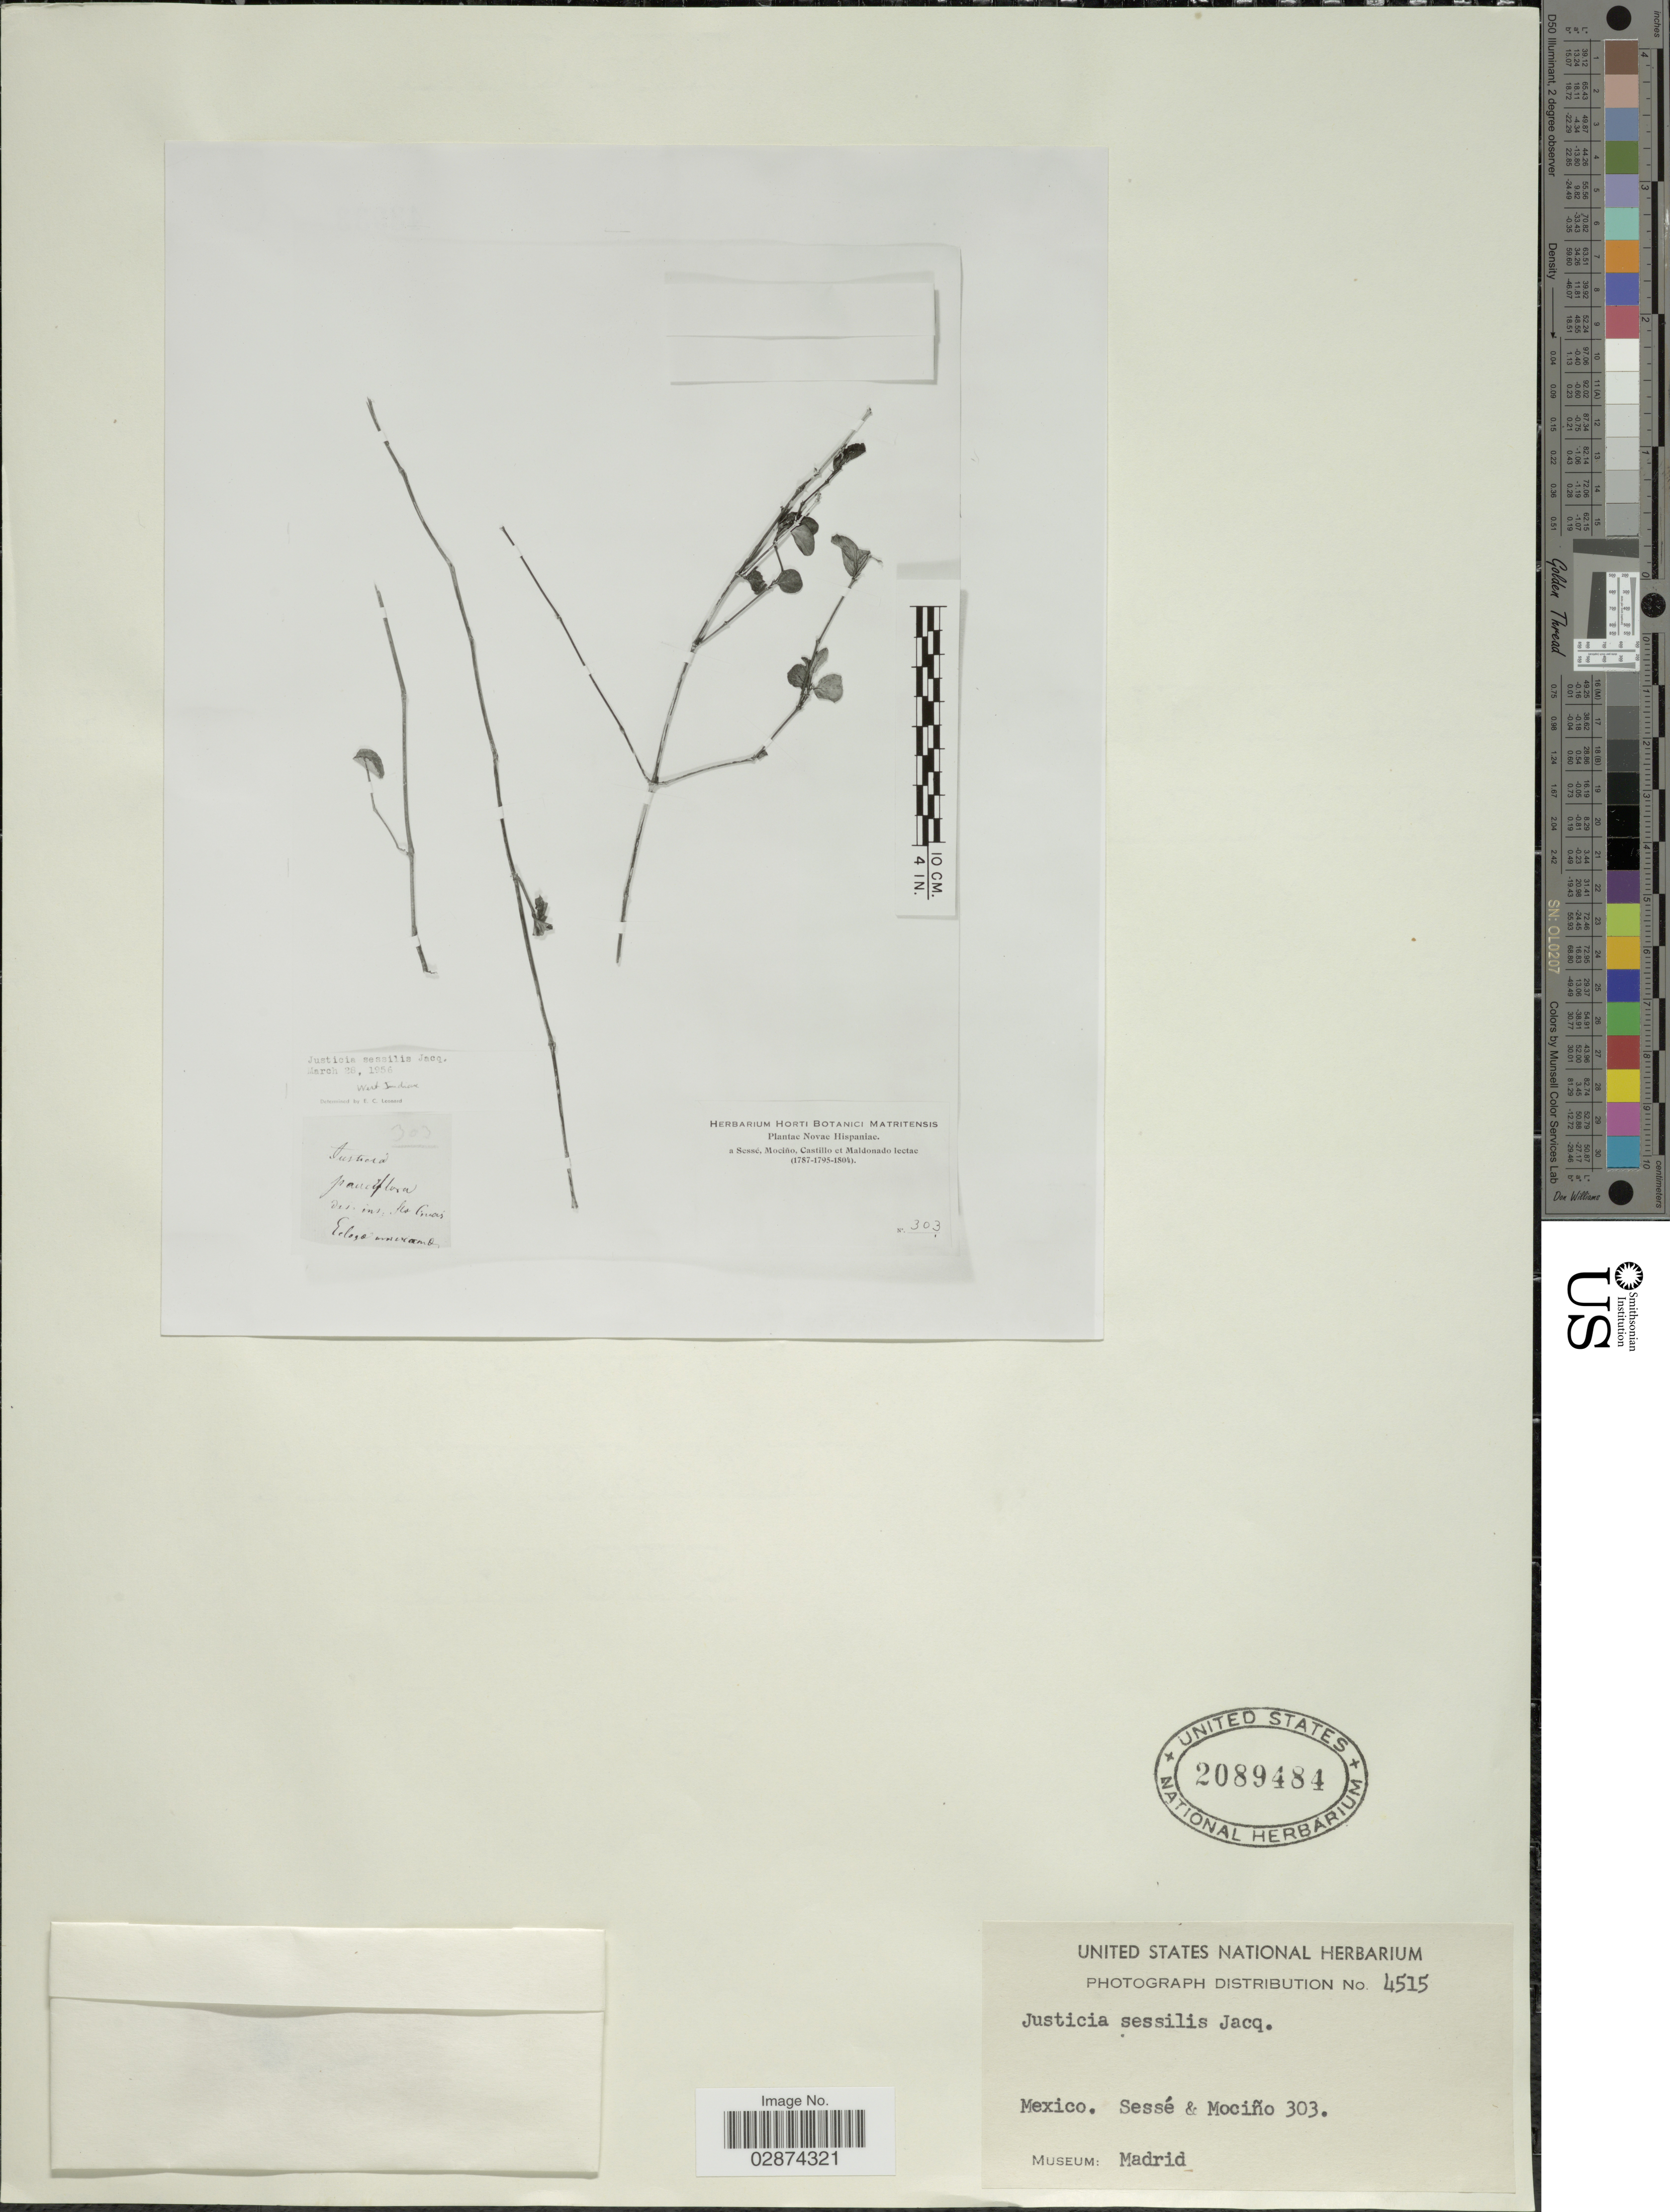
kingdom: Plantae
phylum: Tracheophyta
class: Magnoliopsida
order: Lamiales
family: Acanthaceae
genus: Siphonoglossa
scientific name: Siphonoglossa incerta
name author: (Brandegee) Hilsenb.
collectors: Sessé, --, Mociño, Castillo, -- & Maldonado, --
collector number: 303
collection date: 1787/1804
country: Mexico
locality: Novae Hispaniae.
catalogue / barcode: US 2089484